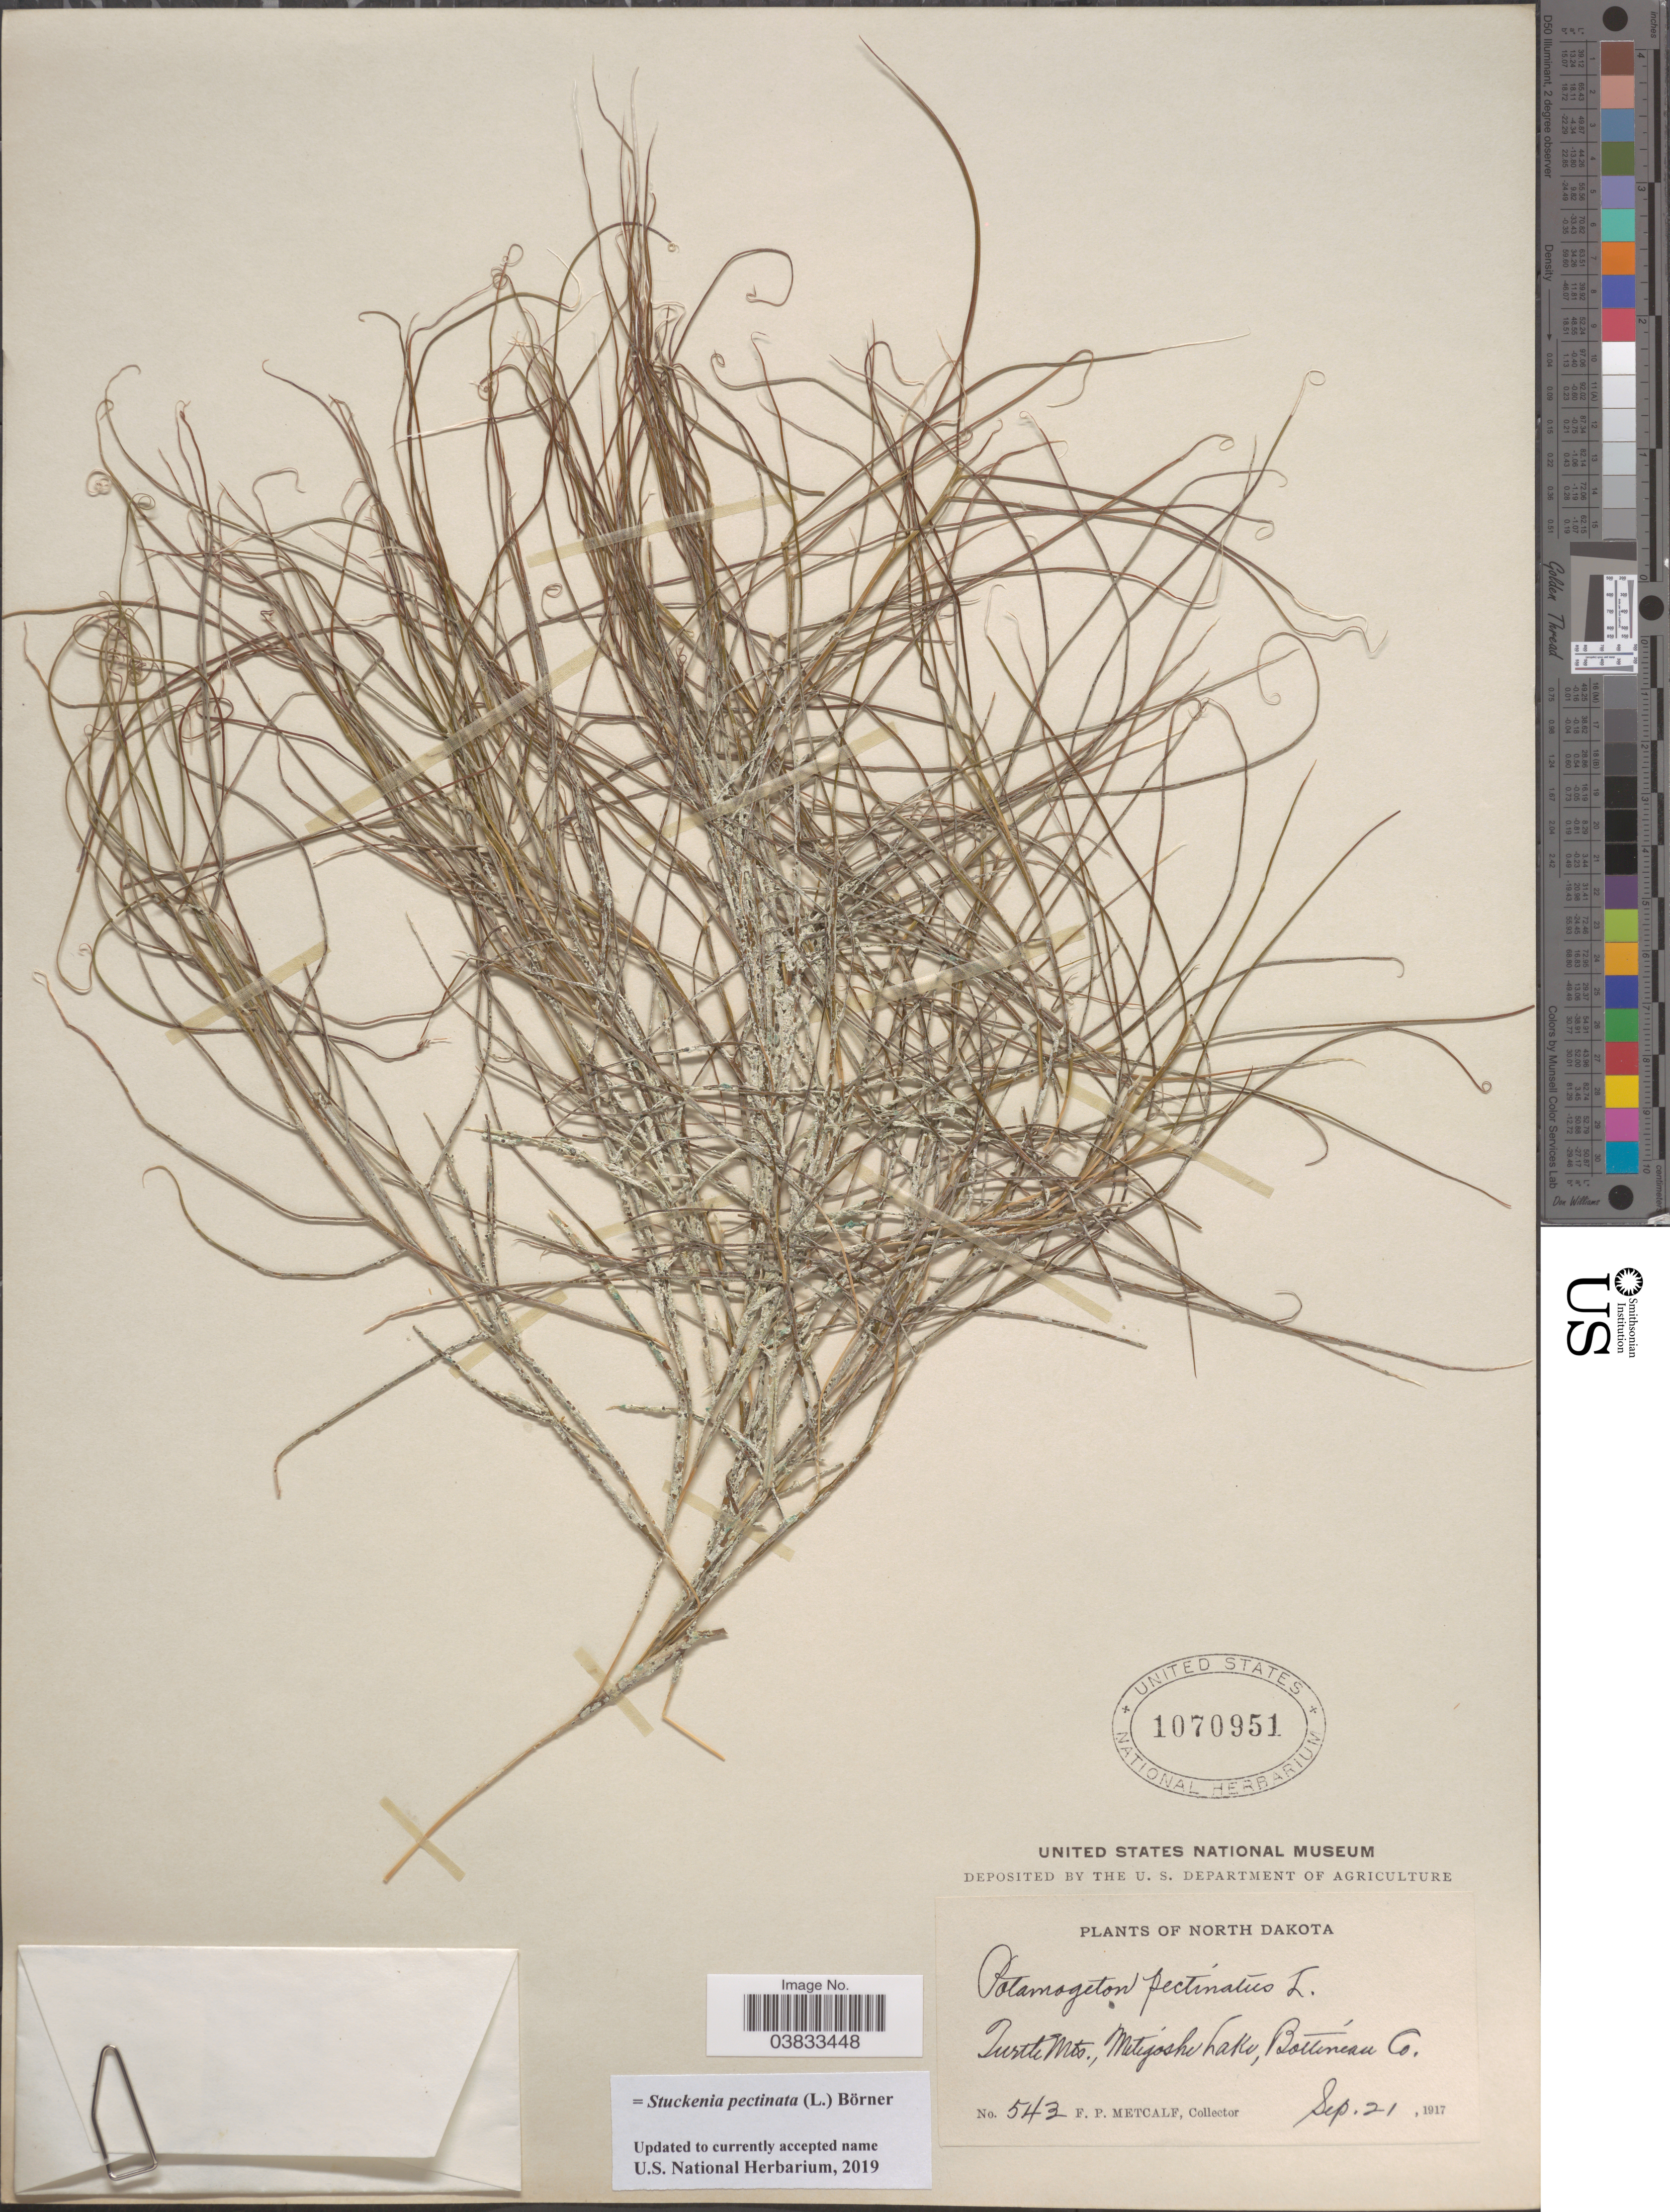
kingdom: Plantae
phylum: Tracheophyta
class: Liliopsida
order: Alismatales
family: Potamogetonaceae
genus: Stuckenia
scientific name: Stuckenia pectinata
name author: (L.) Börner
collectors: F. Metcalf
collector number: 543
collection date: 1917-09-21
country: United States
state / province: North Dakota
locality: Turtle Mts., Metigoshe Lake, Bottineau Co.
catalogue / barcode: US 1070951